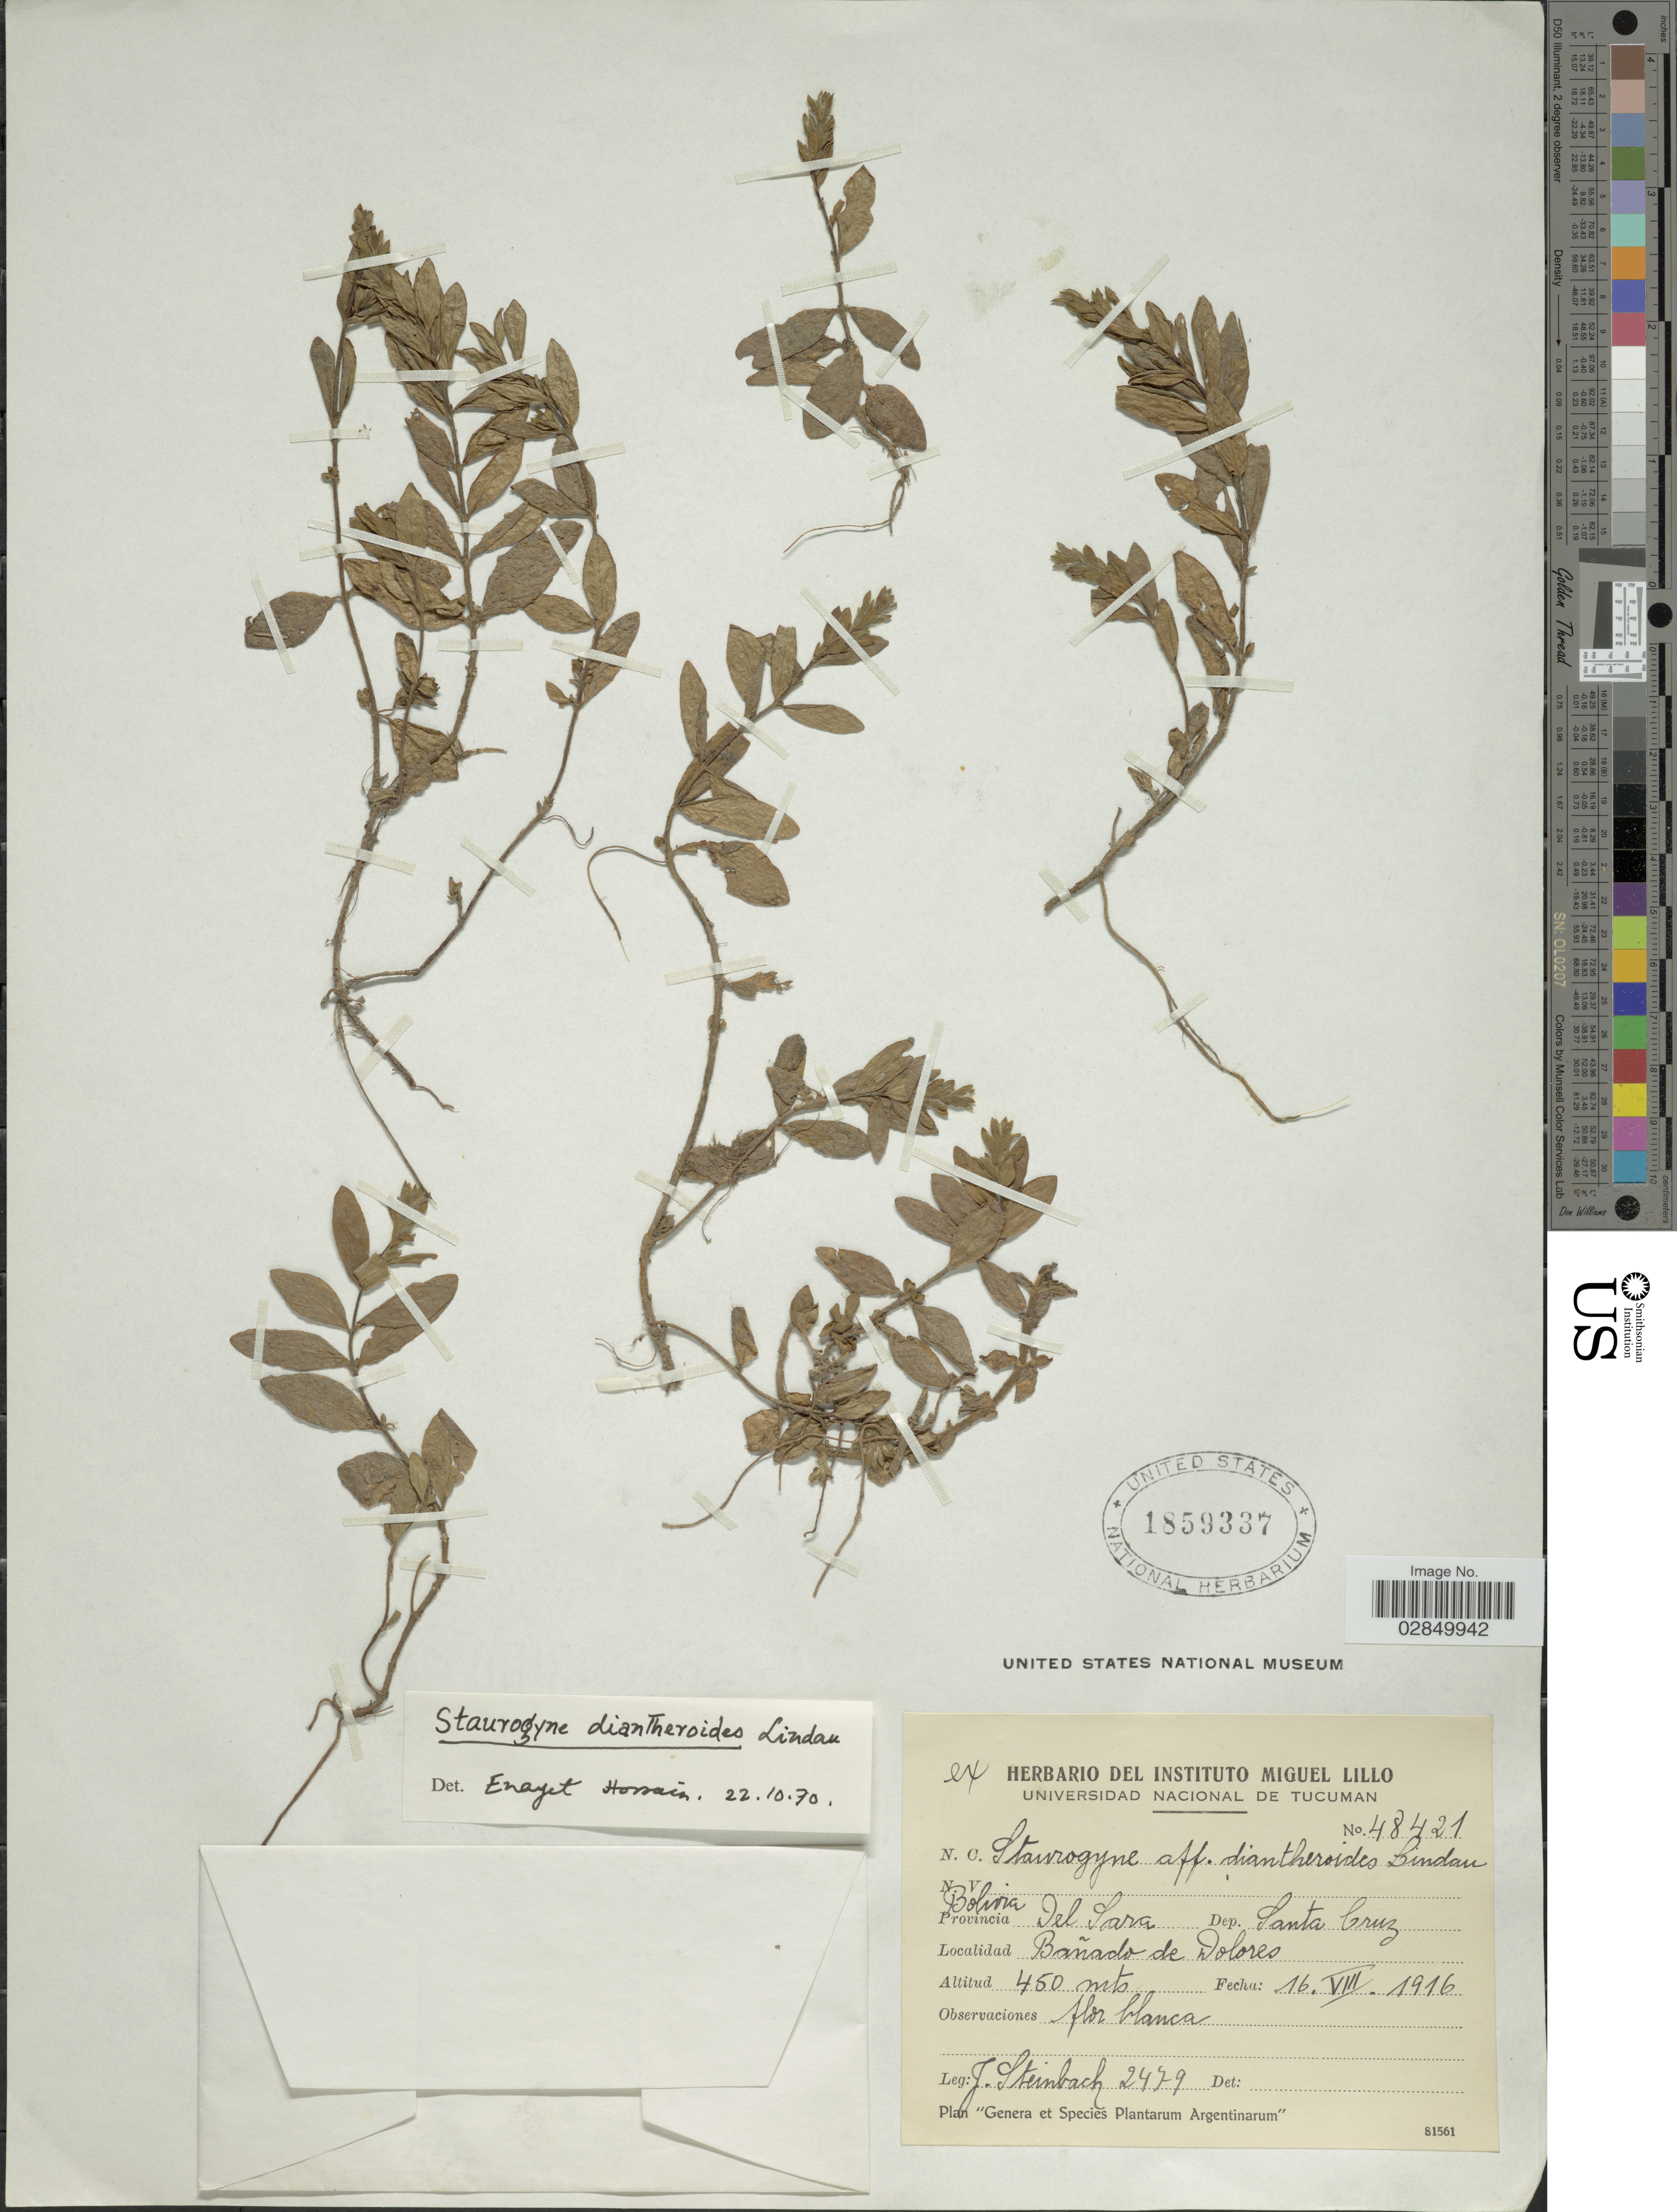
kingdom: Plantae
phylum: Tracheophyta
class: Magnoliopsida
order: Lamiales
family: Acanthaceae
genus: Staurogyne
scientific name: Staurogyne diantheroides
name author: Lindau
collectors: J. Steinbach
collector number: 2479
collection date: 1916-08-16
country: Bolivia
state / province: Santa Cruz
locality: Provincia Del Sara. Dep. Santa Cruz. Bañado de Dolores.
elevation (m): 450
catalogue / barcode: US 1859337